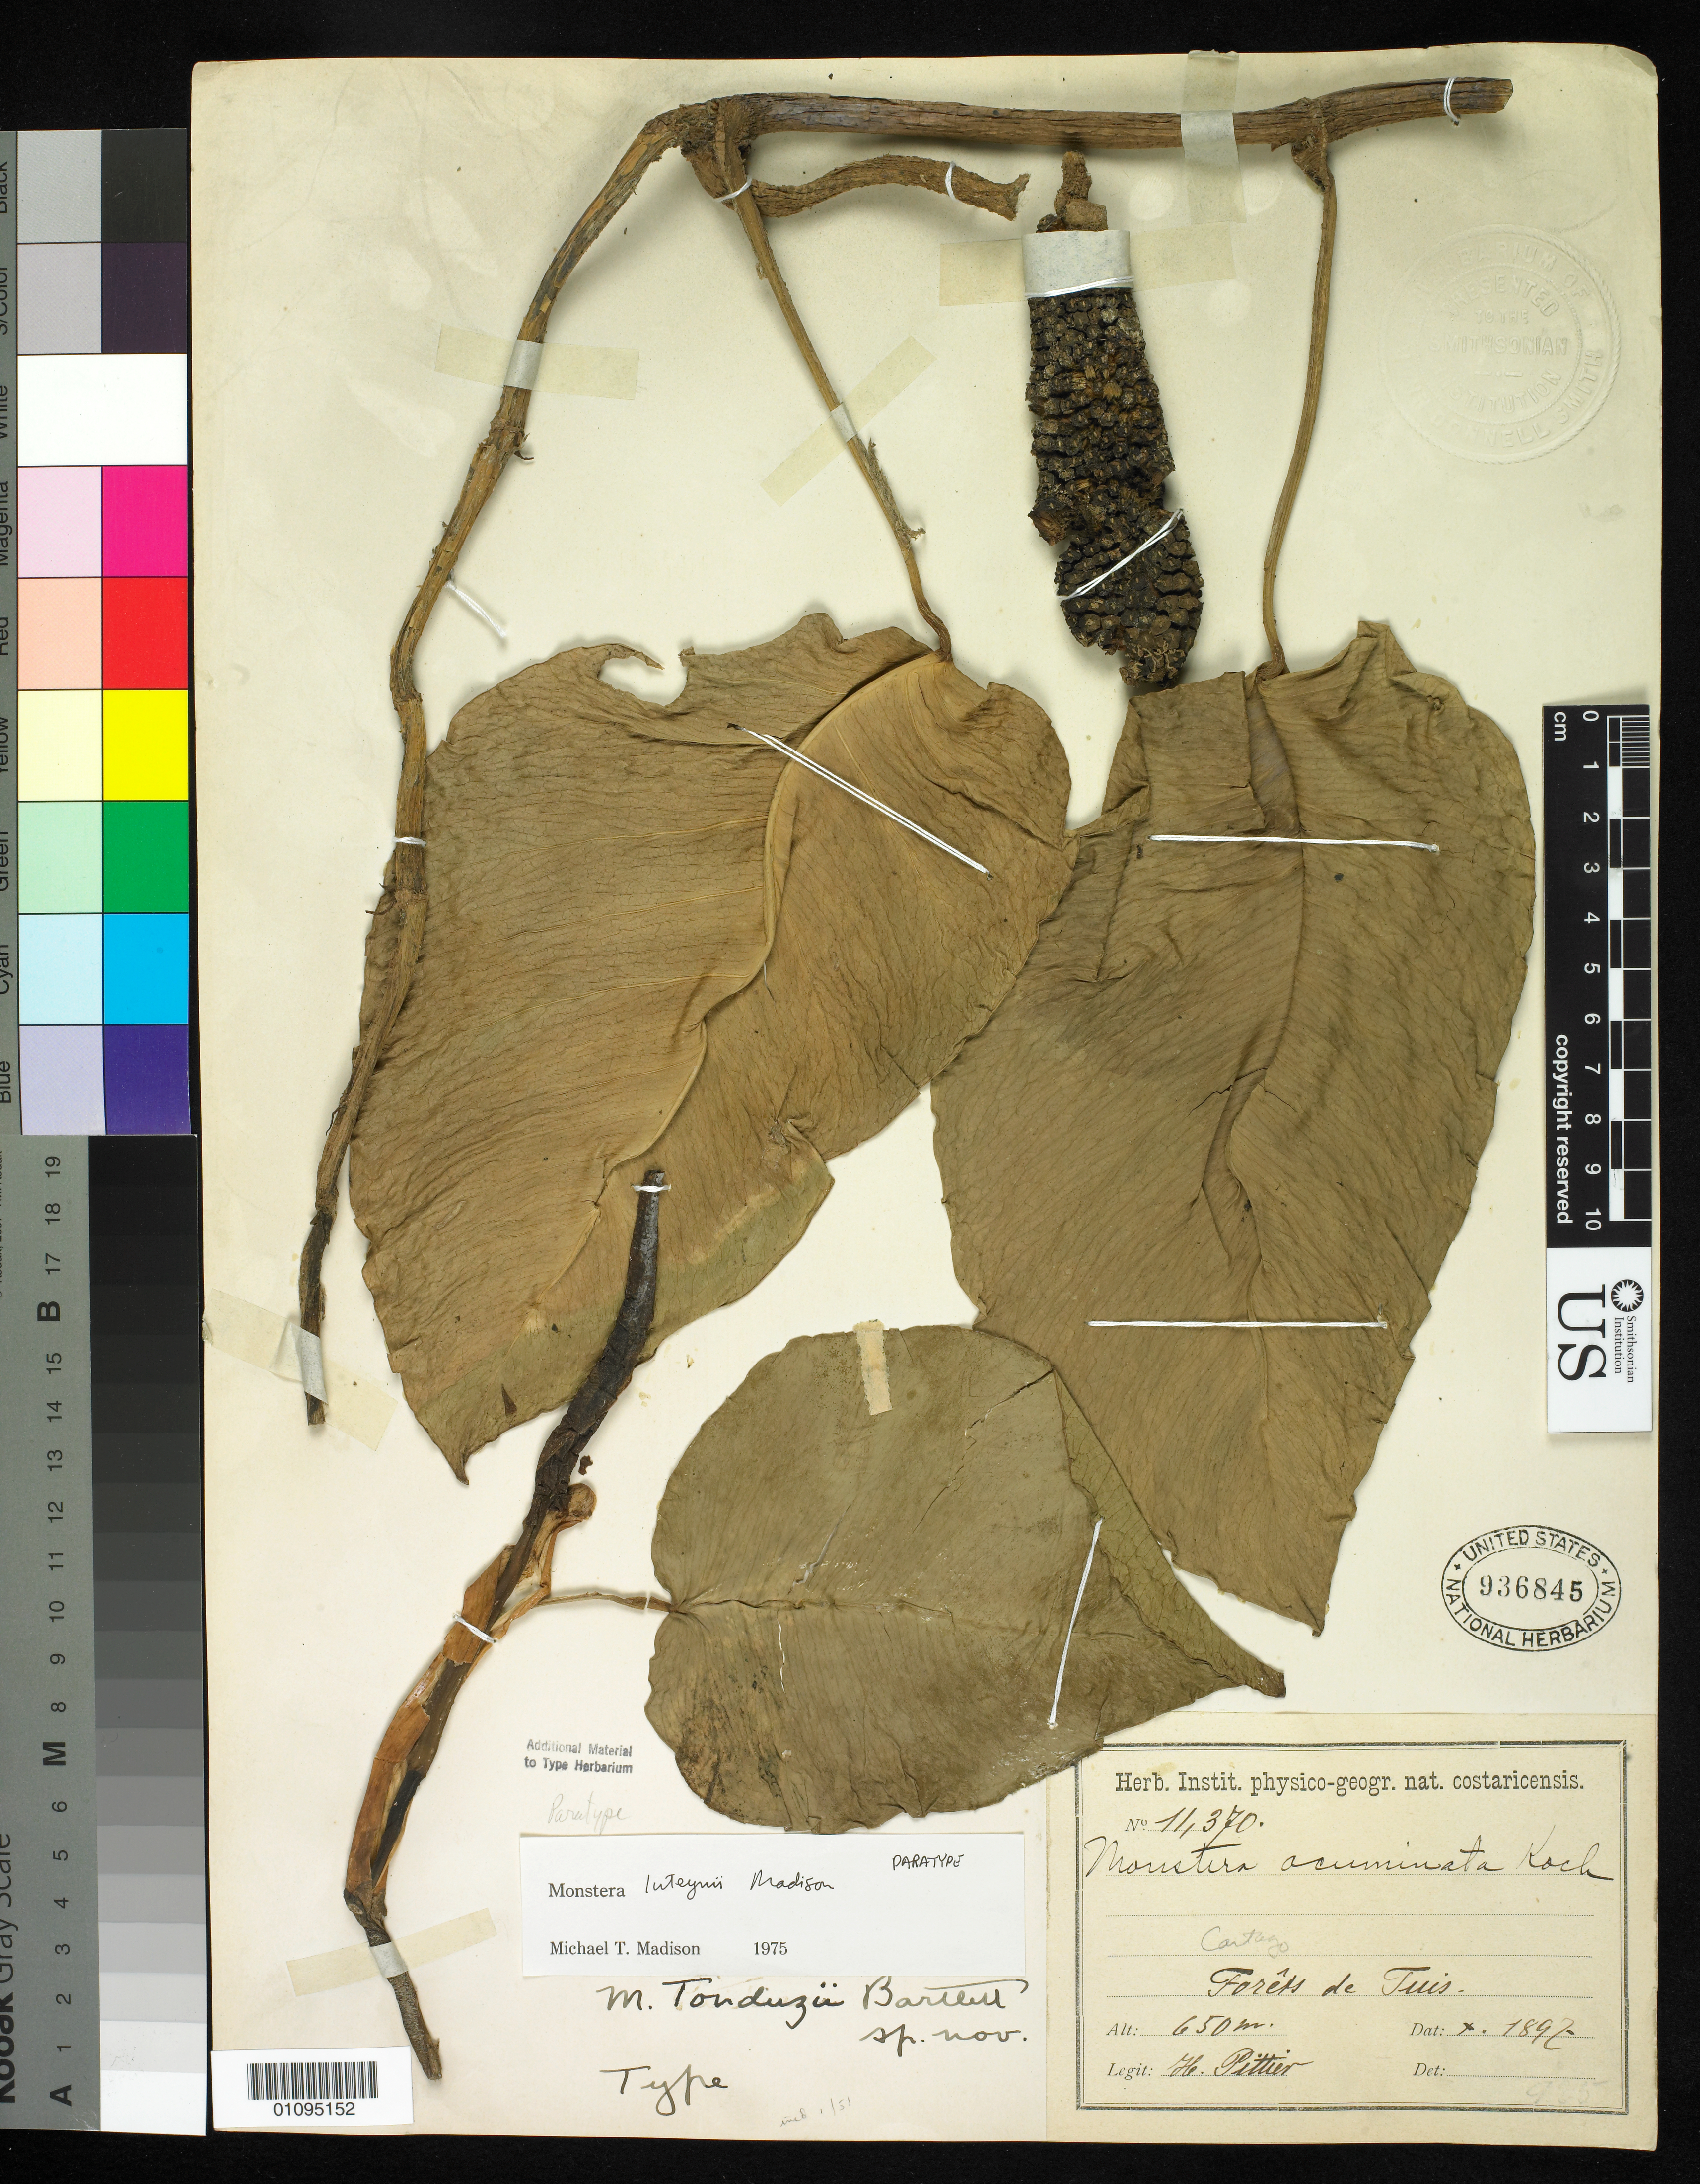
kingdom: Plantae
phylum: Tracheophyta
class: Liliopsida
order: Alismatales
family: Araceae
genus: Monstera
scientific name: Monstera luteynii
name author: Madison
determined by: Madison, Michael T.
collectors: H. F. Pittier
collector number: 11370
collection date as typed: Dec 1897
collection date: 1897-12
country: Costa Rica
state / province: Cartago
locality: Forets de Tuis.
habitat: Forets.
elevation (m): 650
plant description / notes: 'Monstera tonduzii' also annotated on specimen; this species is not found in IPNI or Tropicos?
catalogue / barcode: US 936845